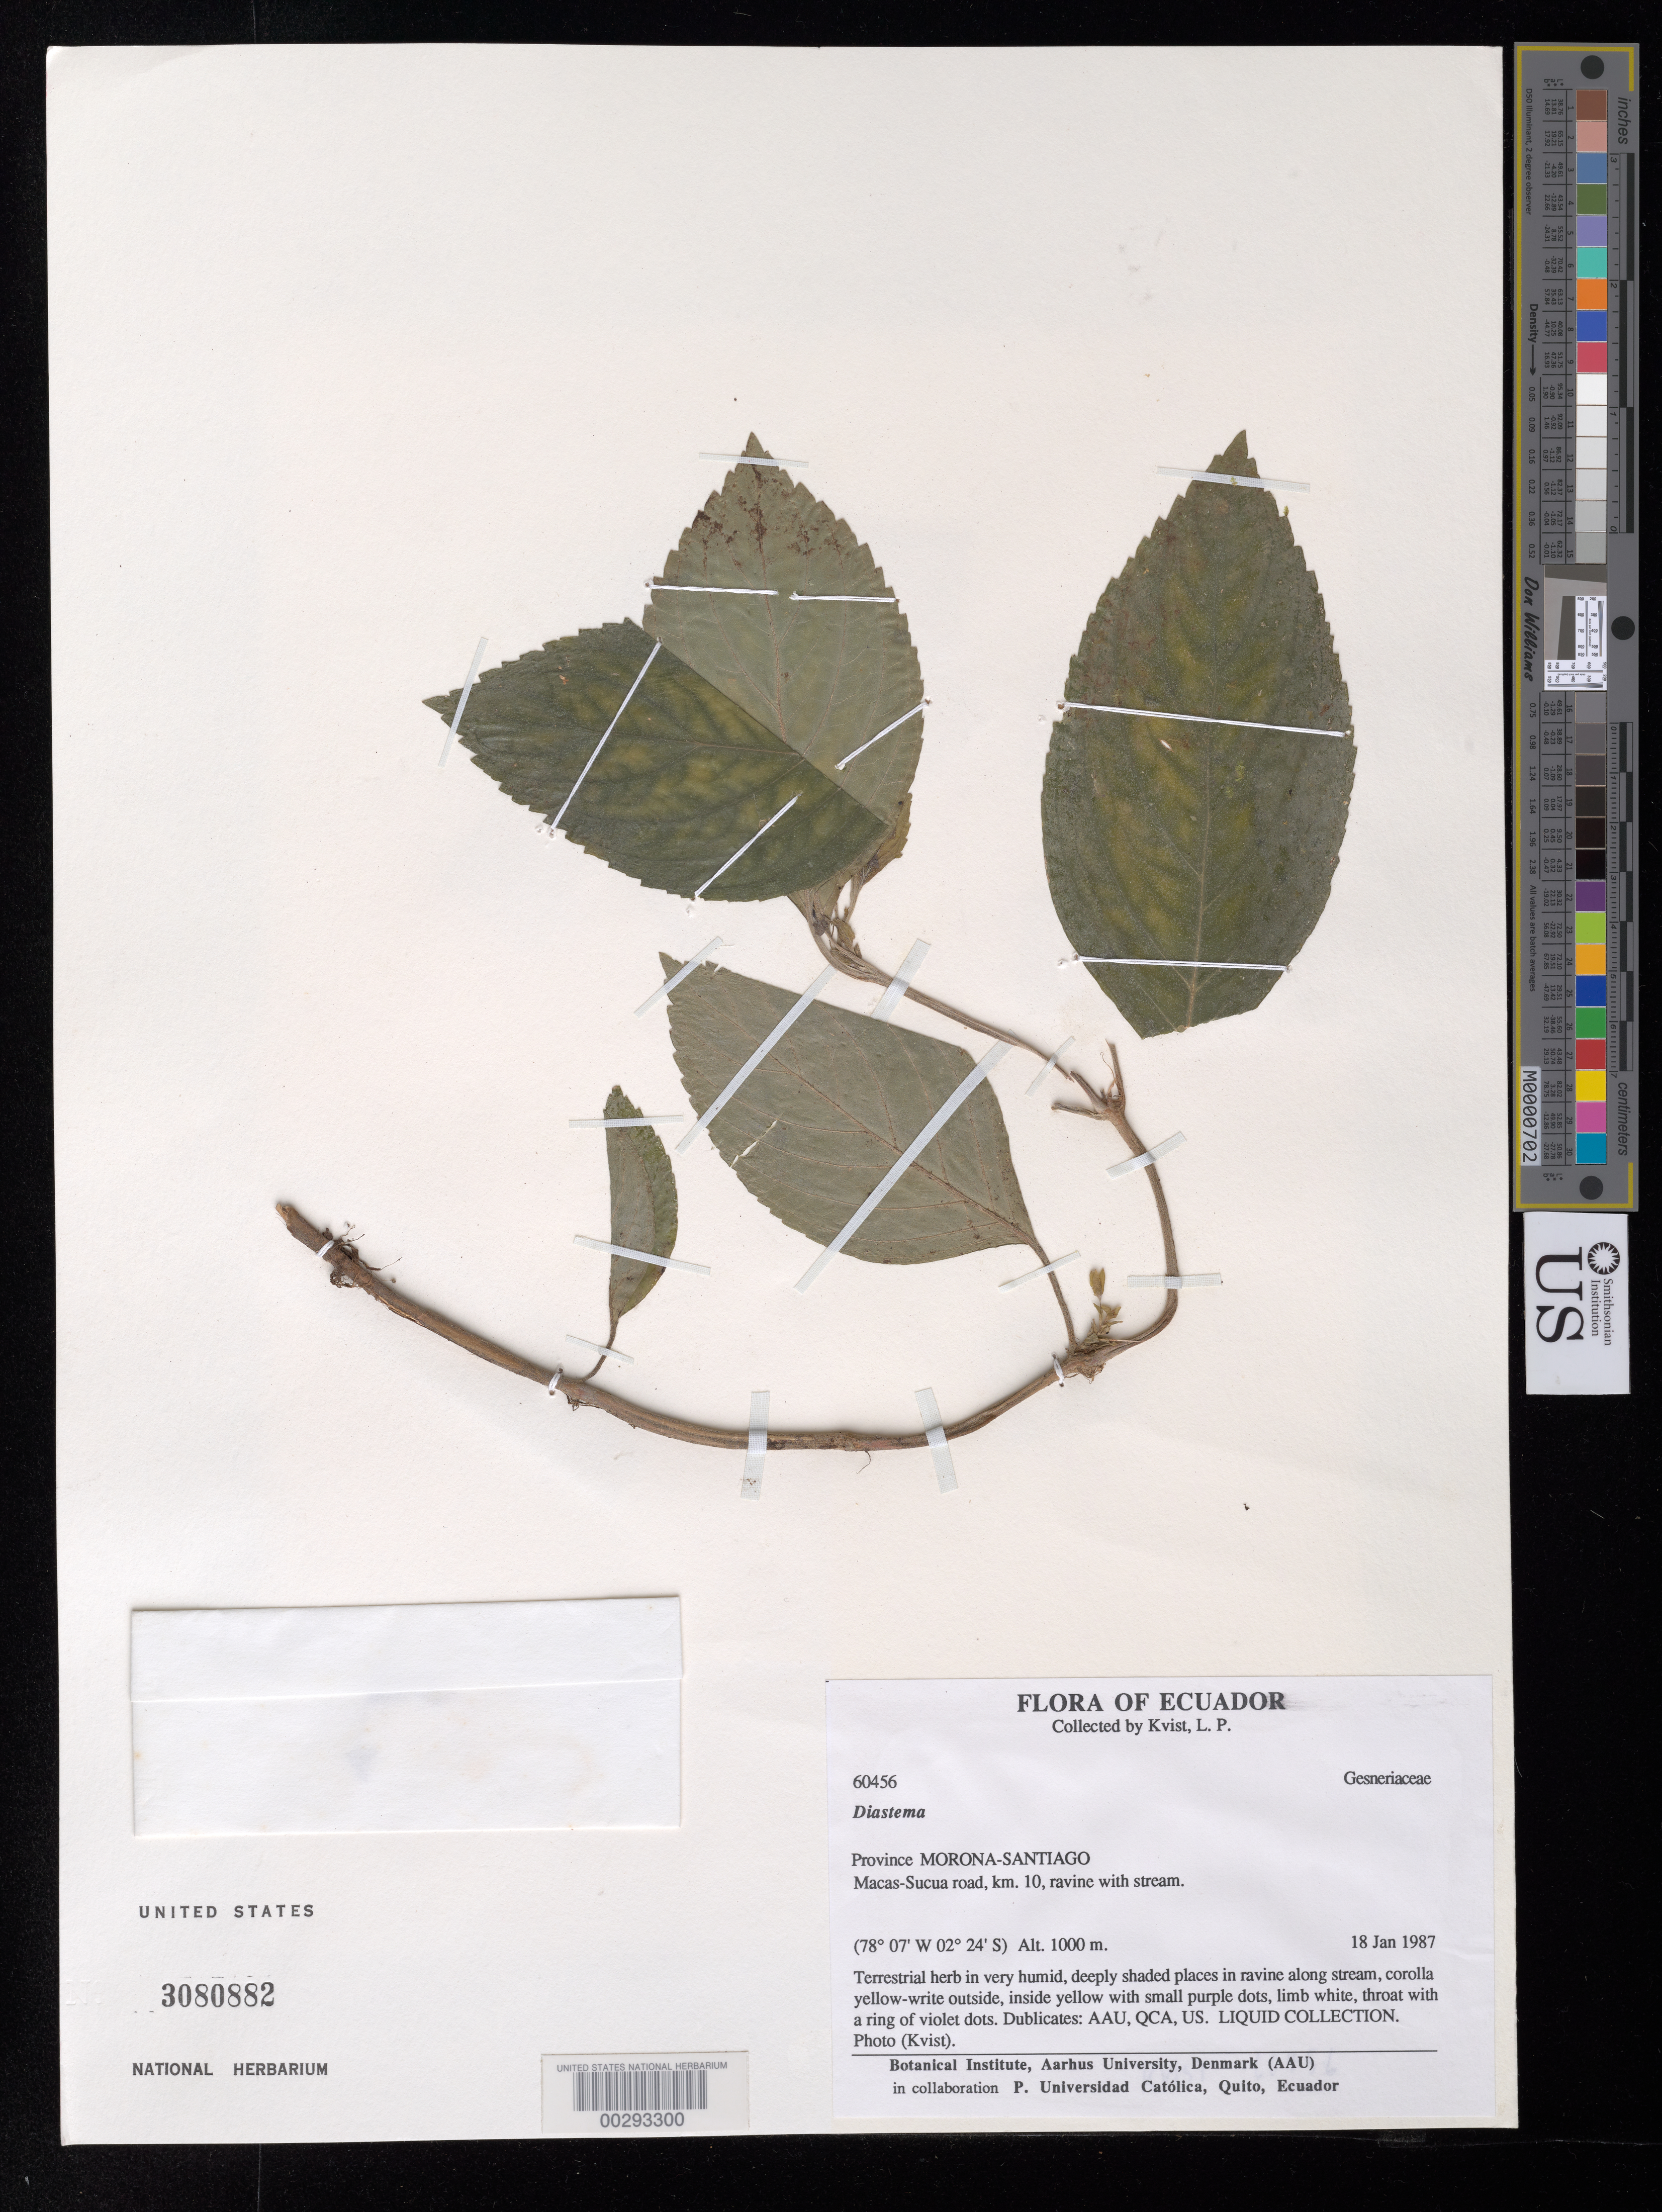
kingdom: Plantae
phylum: Tracheophyta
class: Magnoliopsida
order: Lamiales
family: Gesneriaceae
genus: Diastema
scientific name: Diastema sp.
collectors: L. P. Kvist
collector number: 60456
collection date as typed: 18 Jan 1987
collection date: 1987-01-18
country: Ecuador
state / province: Morona-Santiago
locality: Macas - Scua road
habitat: Ravine with stream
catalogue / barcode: US 3080882